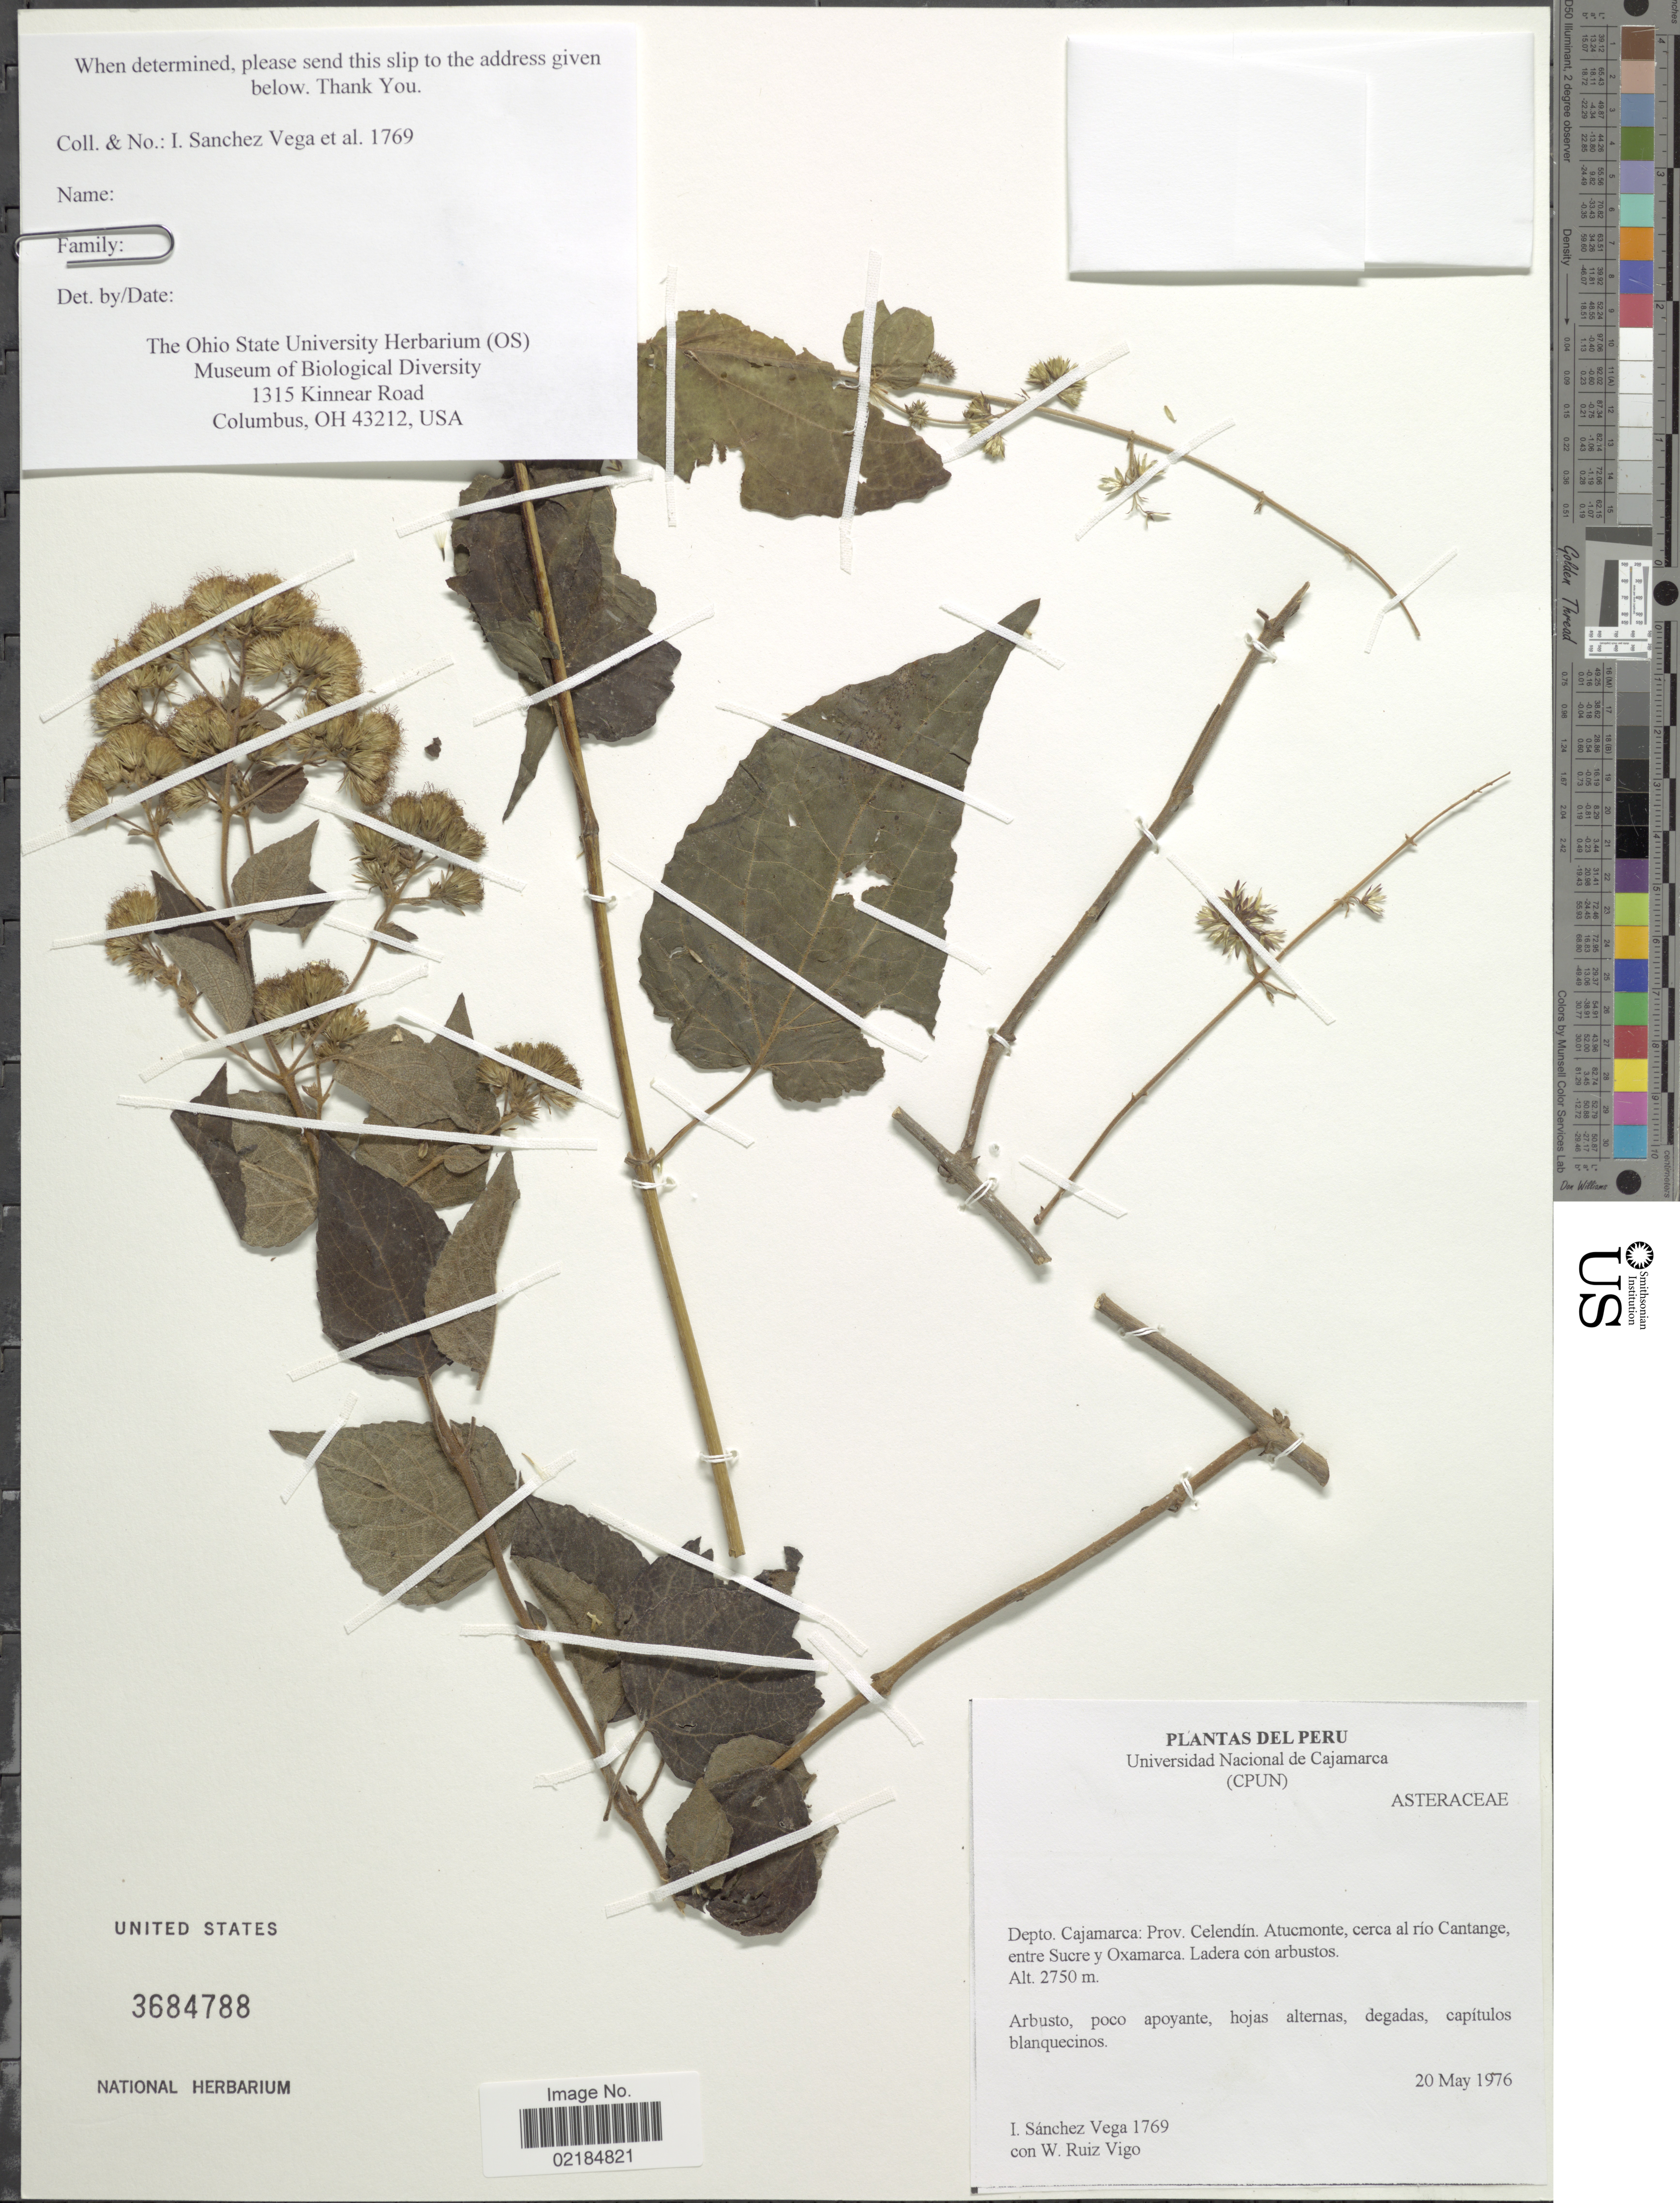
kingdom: Plantae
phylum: Tracheophyta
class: Magnoliopsida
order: Asterales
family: Asteraceae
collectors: I. Sánchez Vega & W. Ruiz Vigo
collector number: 1769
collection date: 1976-05-20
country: Peru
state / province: Cajamarca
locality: Depto. Cajamarca: Prov. Celedin. Atucmonte, cerca al rio Cantange, entre Sucre y Oxamarca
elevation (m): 2750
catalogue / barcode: US 3684788